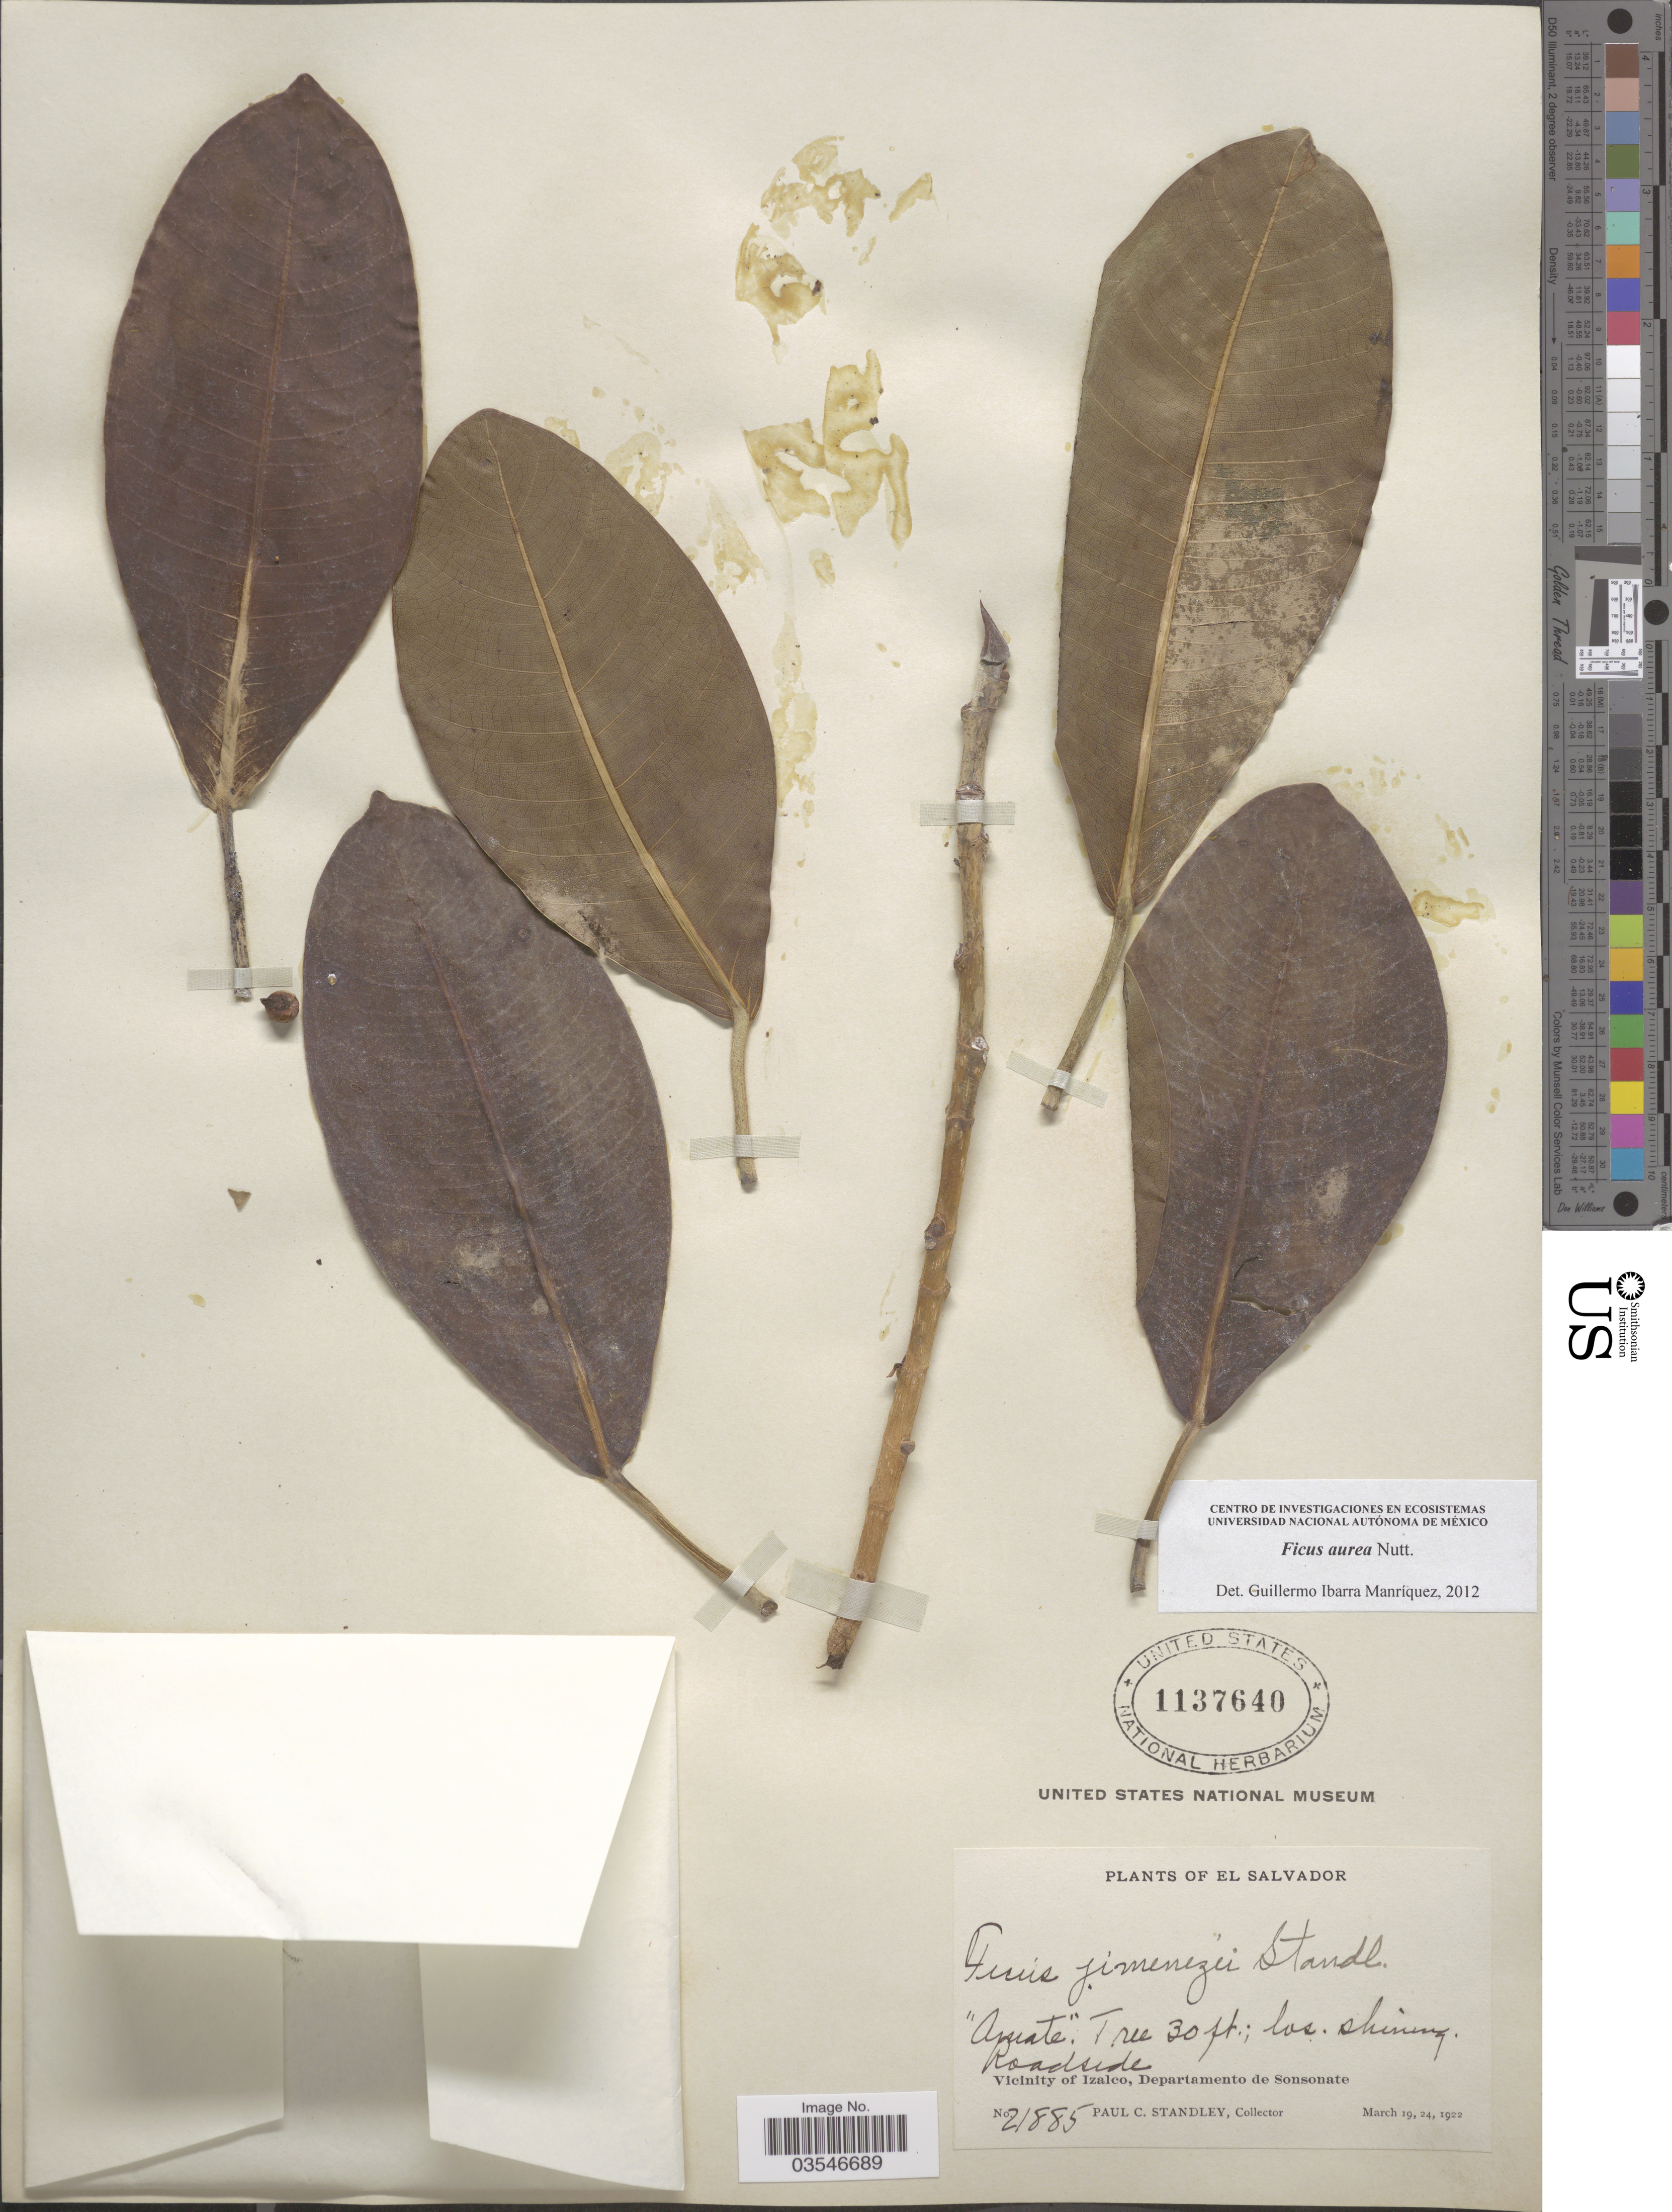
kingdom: Plantae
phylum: Tracheophyta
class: Magnoliopsida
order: Rosales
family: Moraceae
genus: Ficus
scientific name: Ficus aurea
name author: Nutt.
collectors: P. C. Standley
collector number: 21885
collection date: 1922-03-19/1922-03-24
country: El Salvador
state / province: Sonsonate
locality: Vicinity of Izalco, Departamento de Sonsonate.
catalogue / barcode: US 1137640